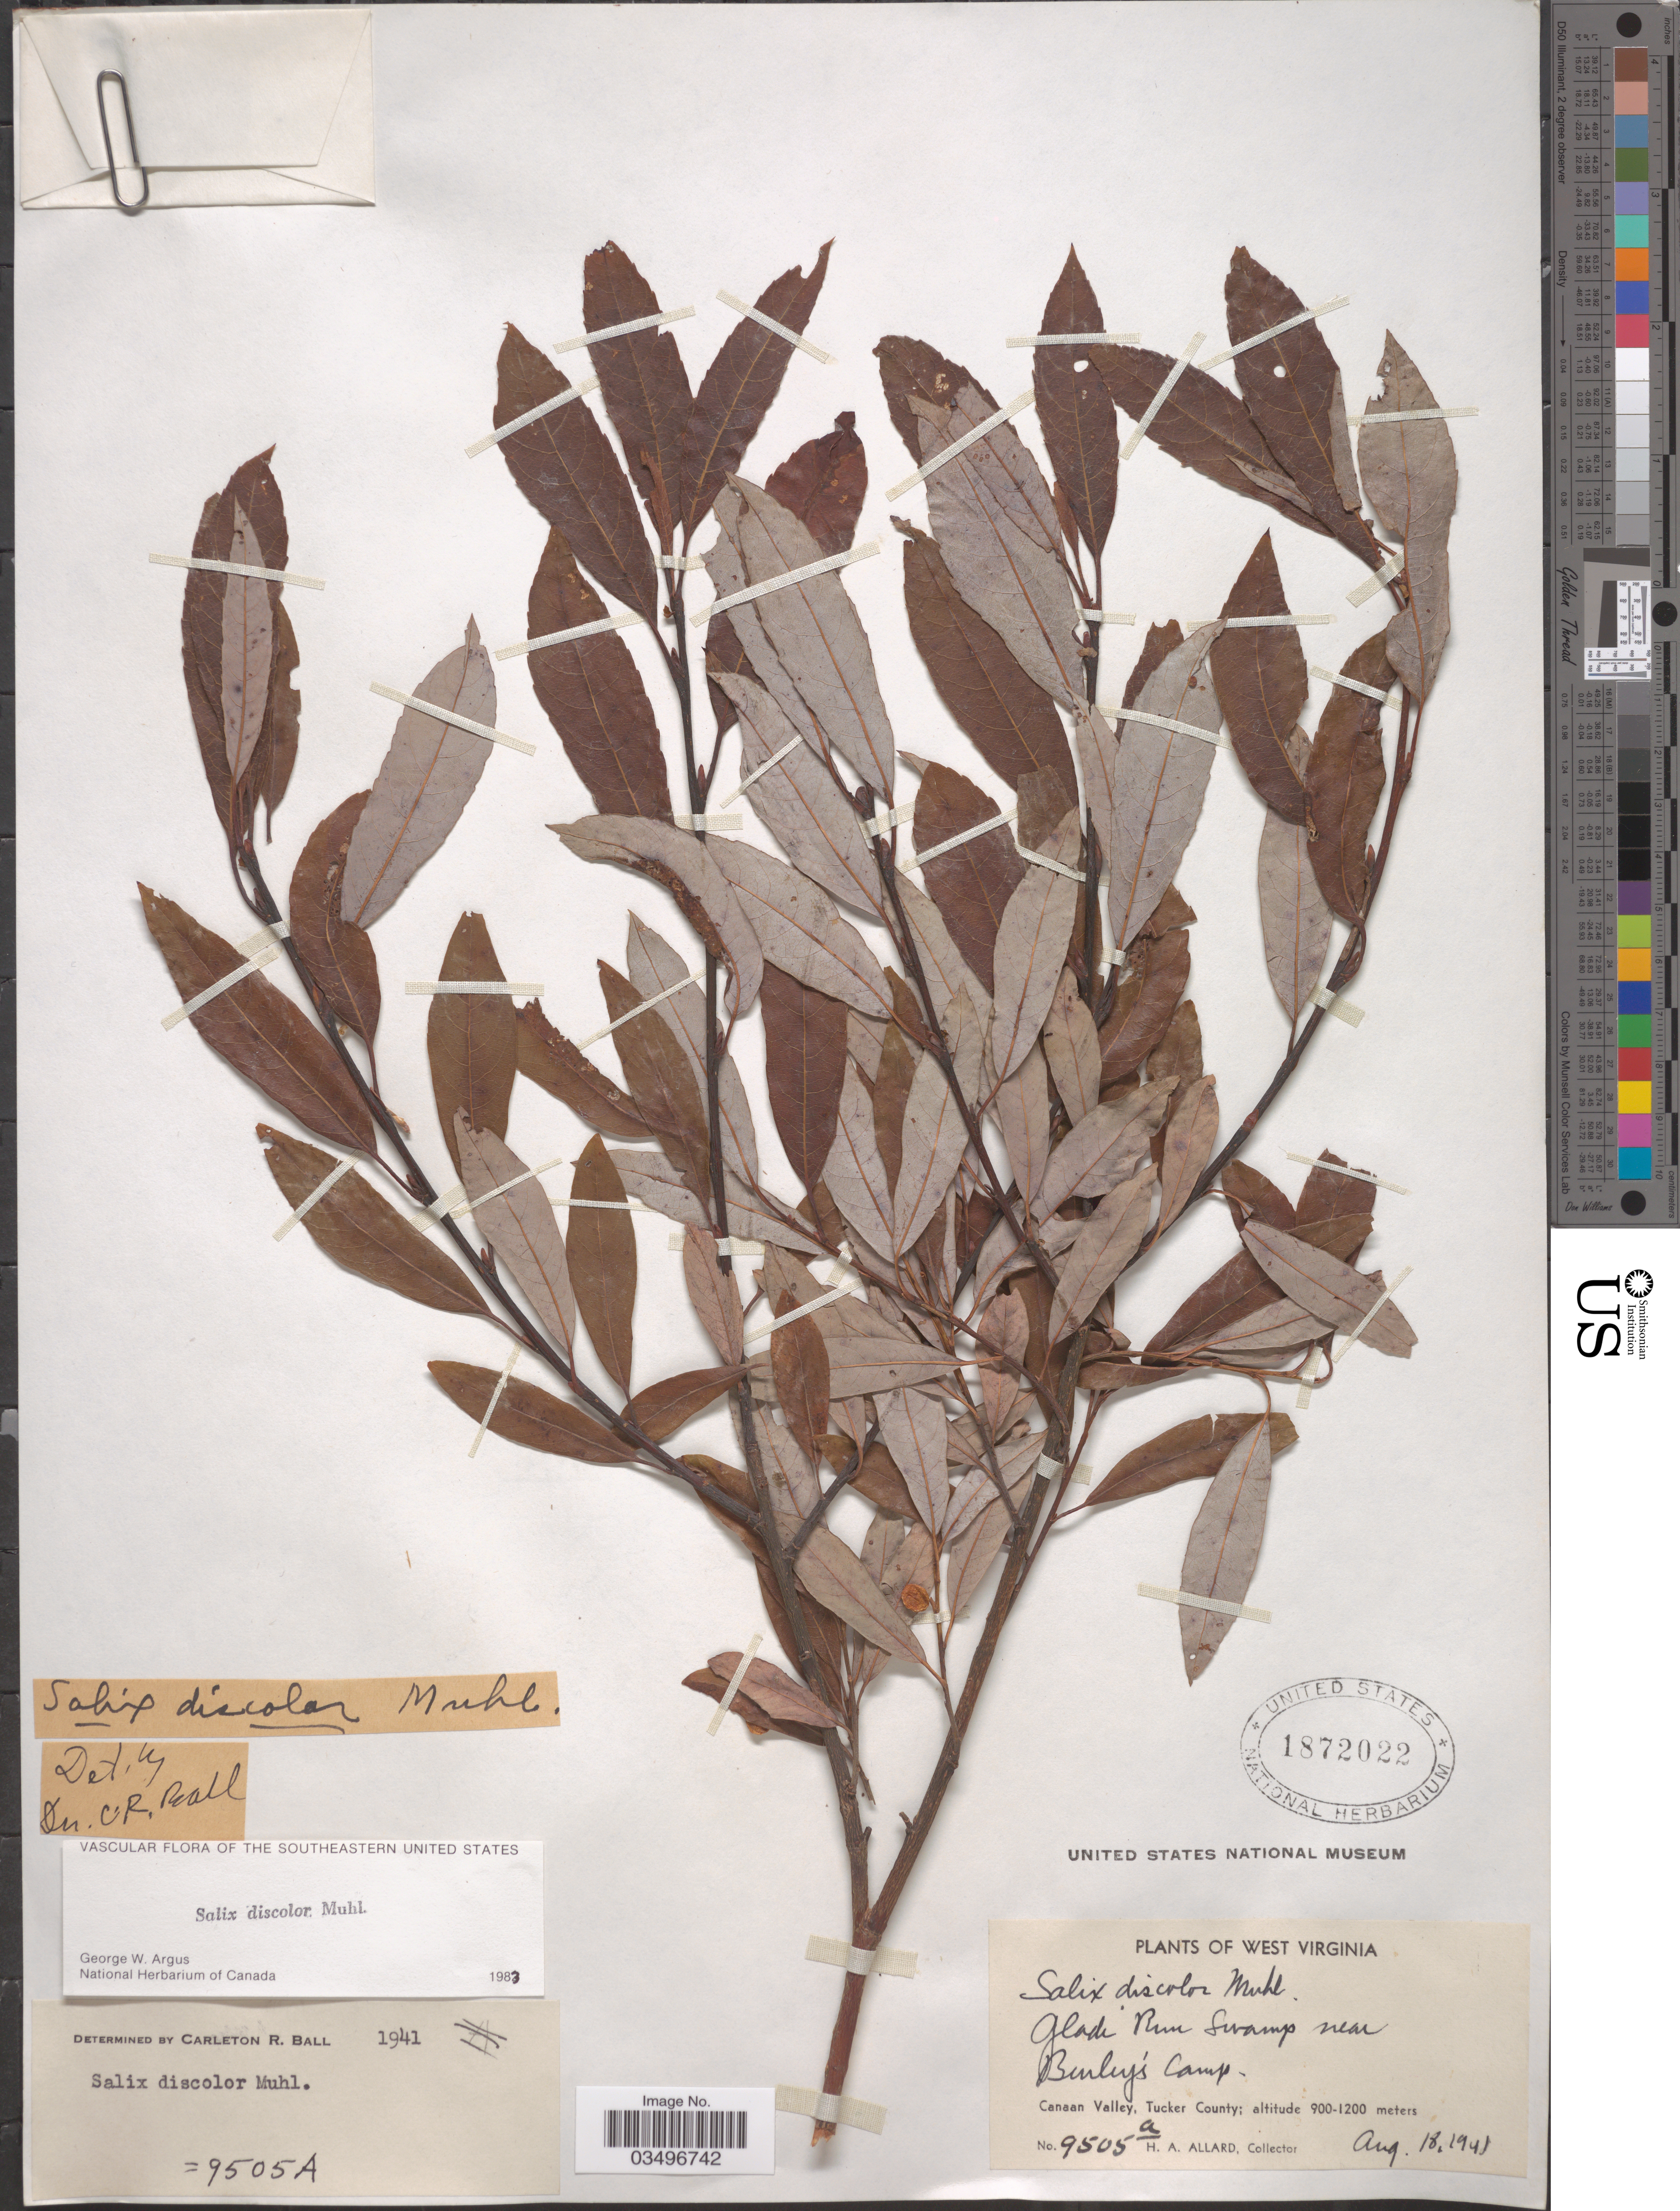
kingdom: Plantae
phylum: Tracheophyta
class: Magnoliopsida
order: Malpighiales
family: Salicaceae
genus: Salix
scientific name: Salix discolor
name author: Muhl.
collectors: H. A. Allard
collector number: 9505a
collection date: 1941-08-18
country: United States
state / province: West Virginia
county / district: Tucker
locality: Glade Run Swamp near Burley's Camp. Canaan Valley, Tucker County.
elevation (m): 900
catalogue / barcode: US 1872022